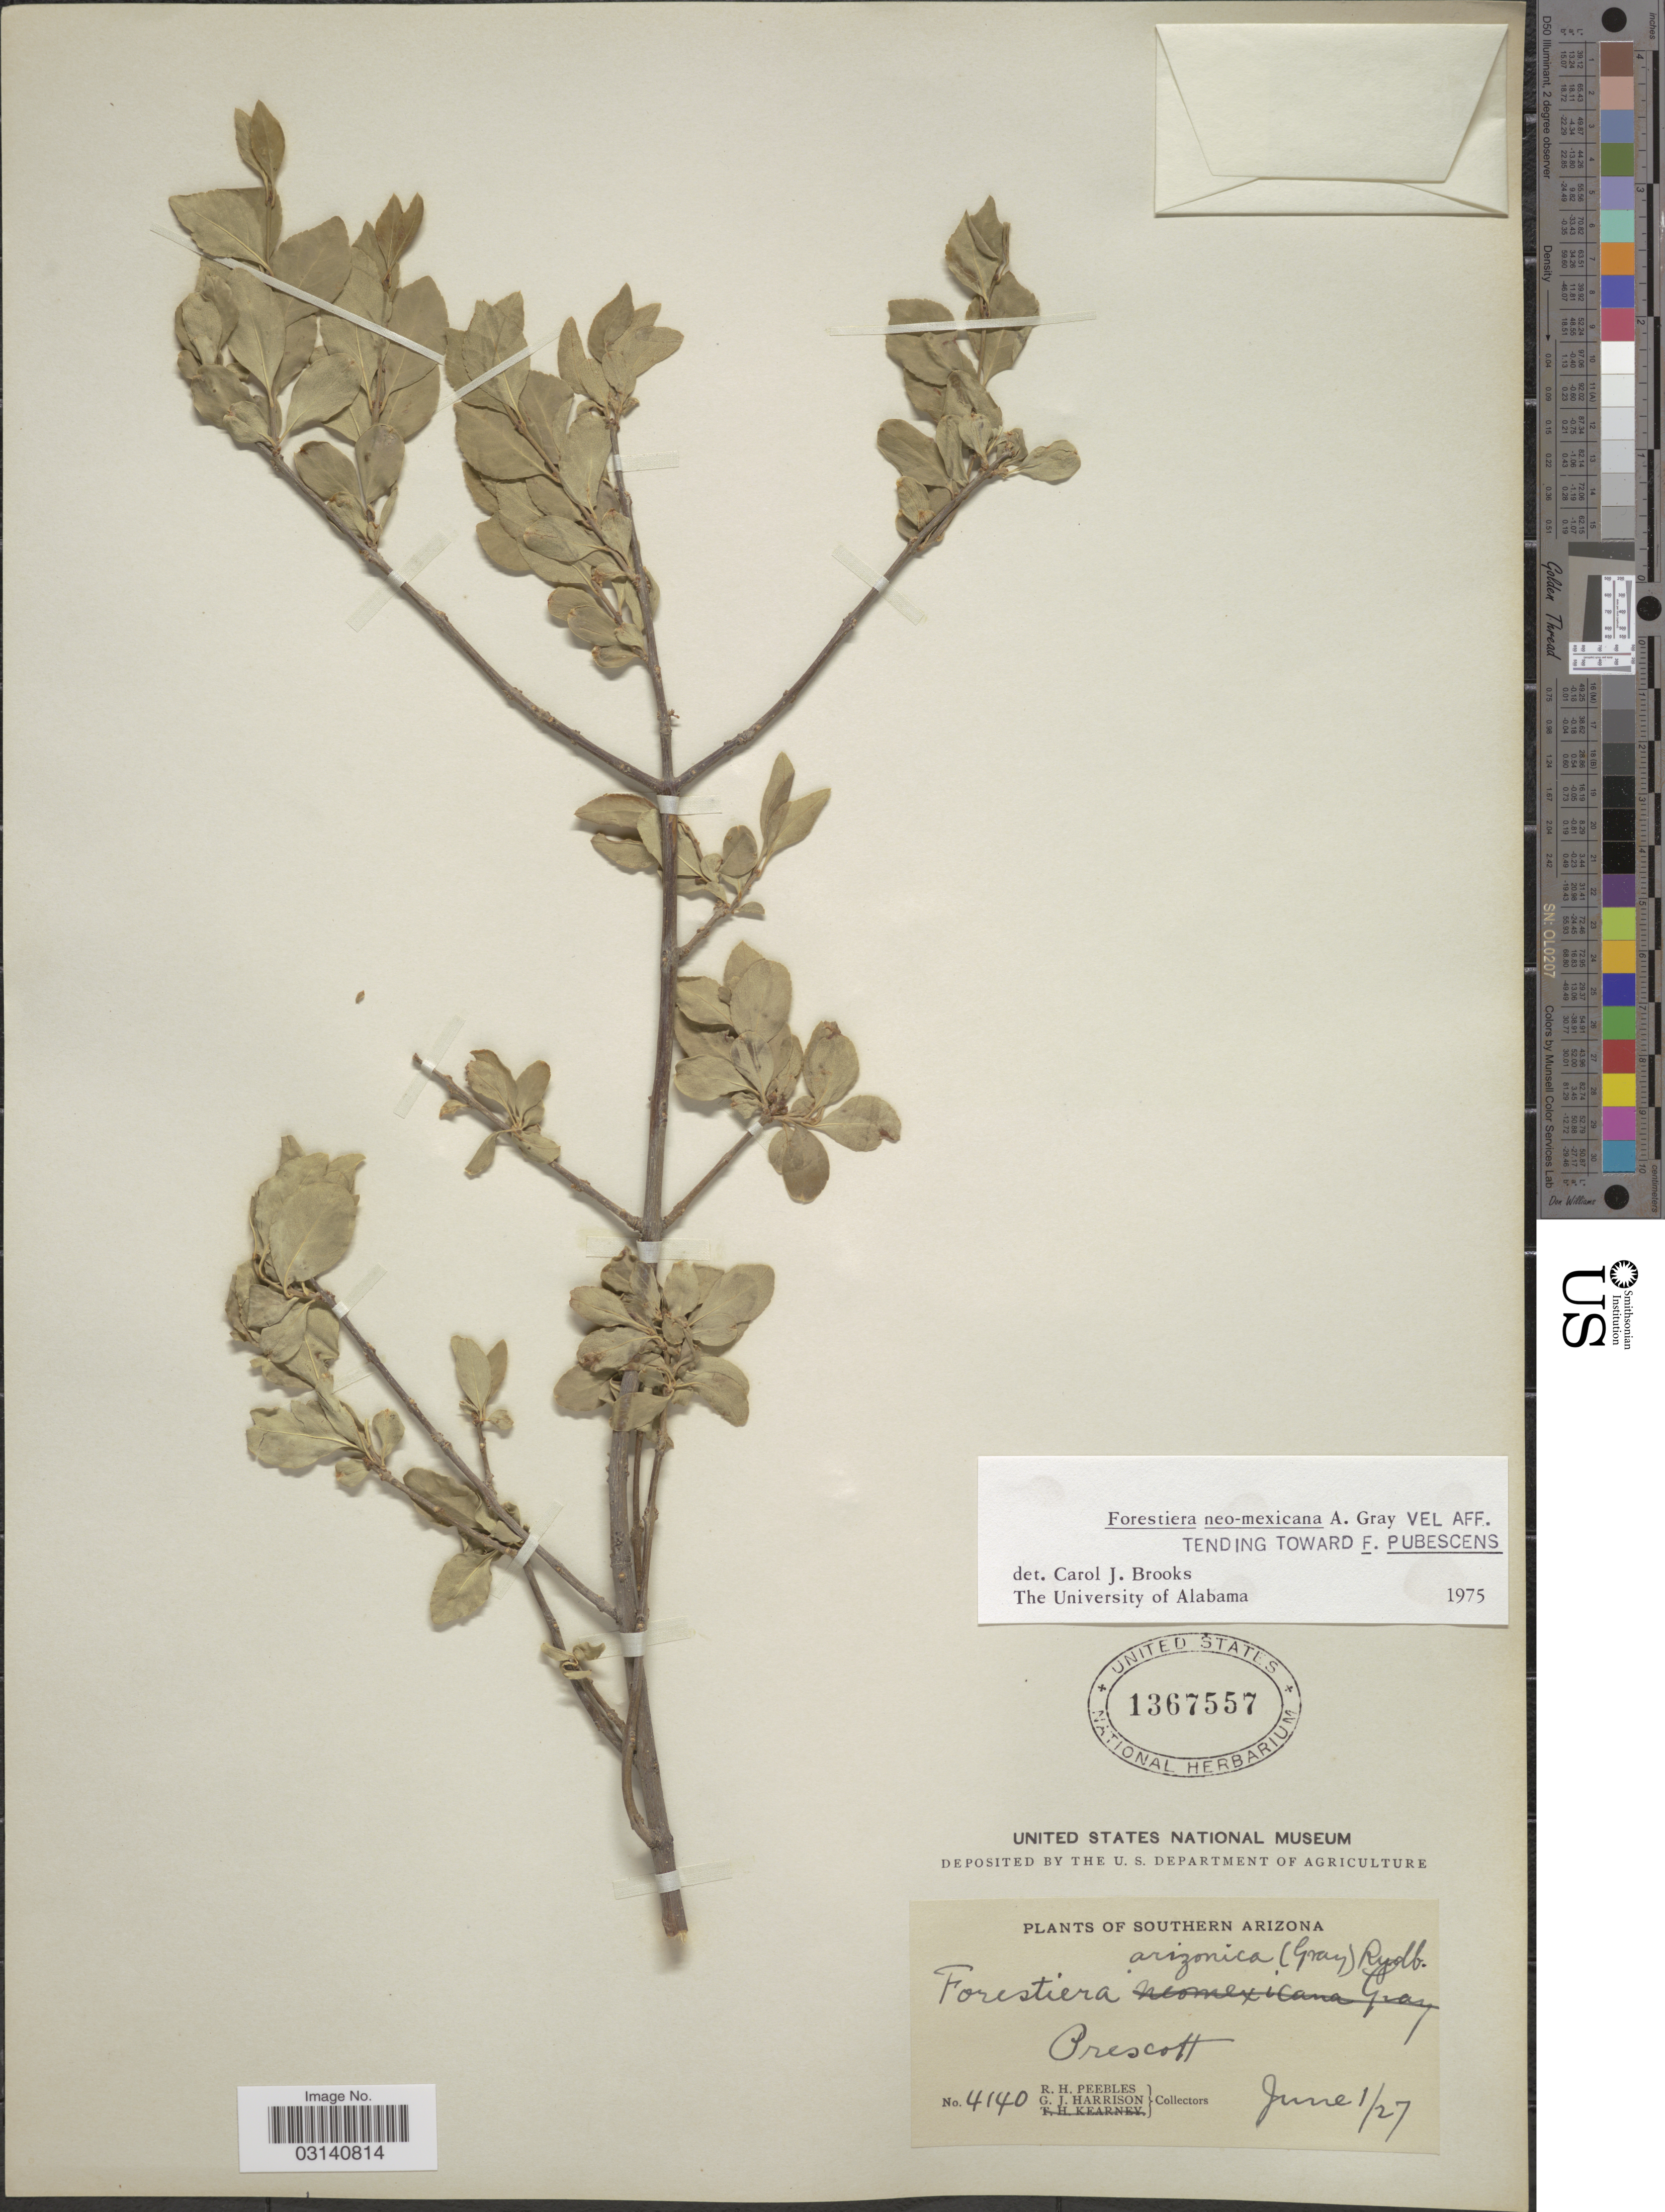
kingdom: Plantae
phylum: Tracheophyta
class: Magnoliopsida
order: Lamiales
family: Oleaceae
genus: Forestiera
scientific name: Forestiera neomexicana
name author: A. Gray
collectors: R. H. Peebles & G. J. Harrison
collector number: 4140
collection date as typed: Transcribed d/m/y: 1/6/27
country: United States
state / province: Arizona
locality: Southern Arizona. Prescott.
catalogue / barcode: US 1367557